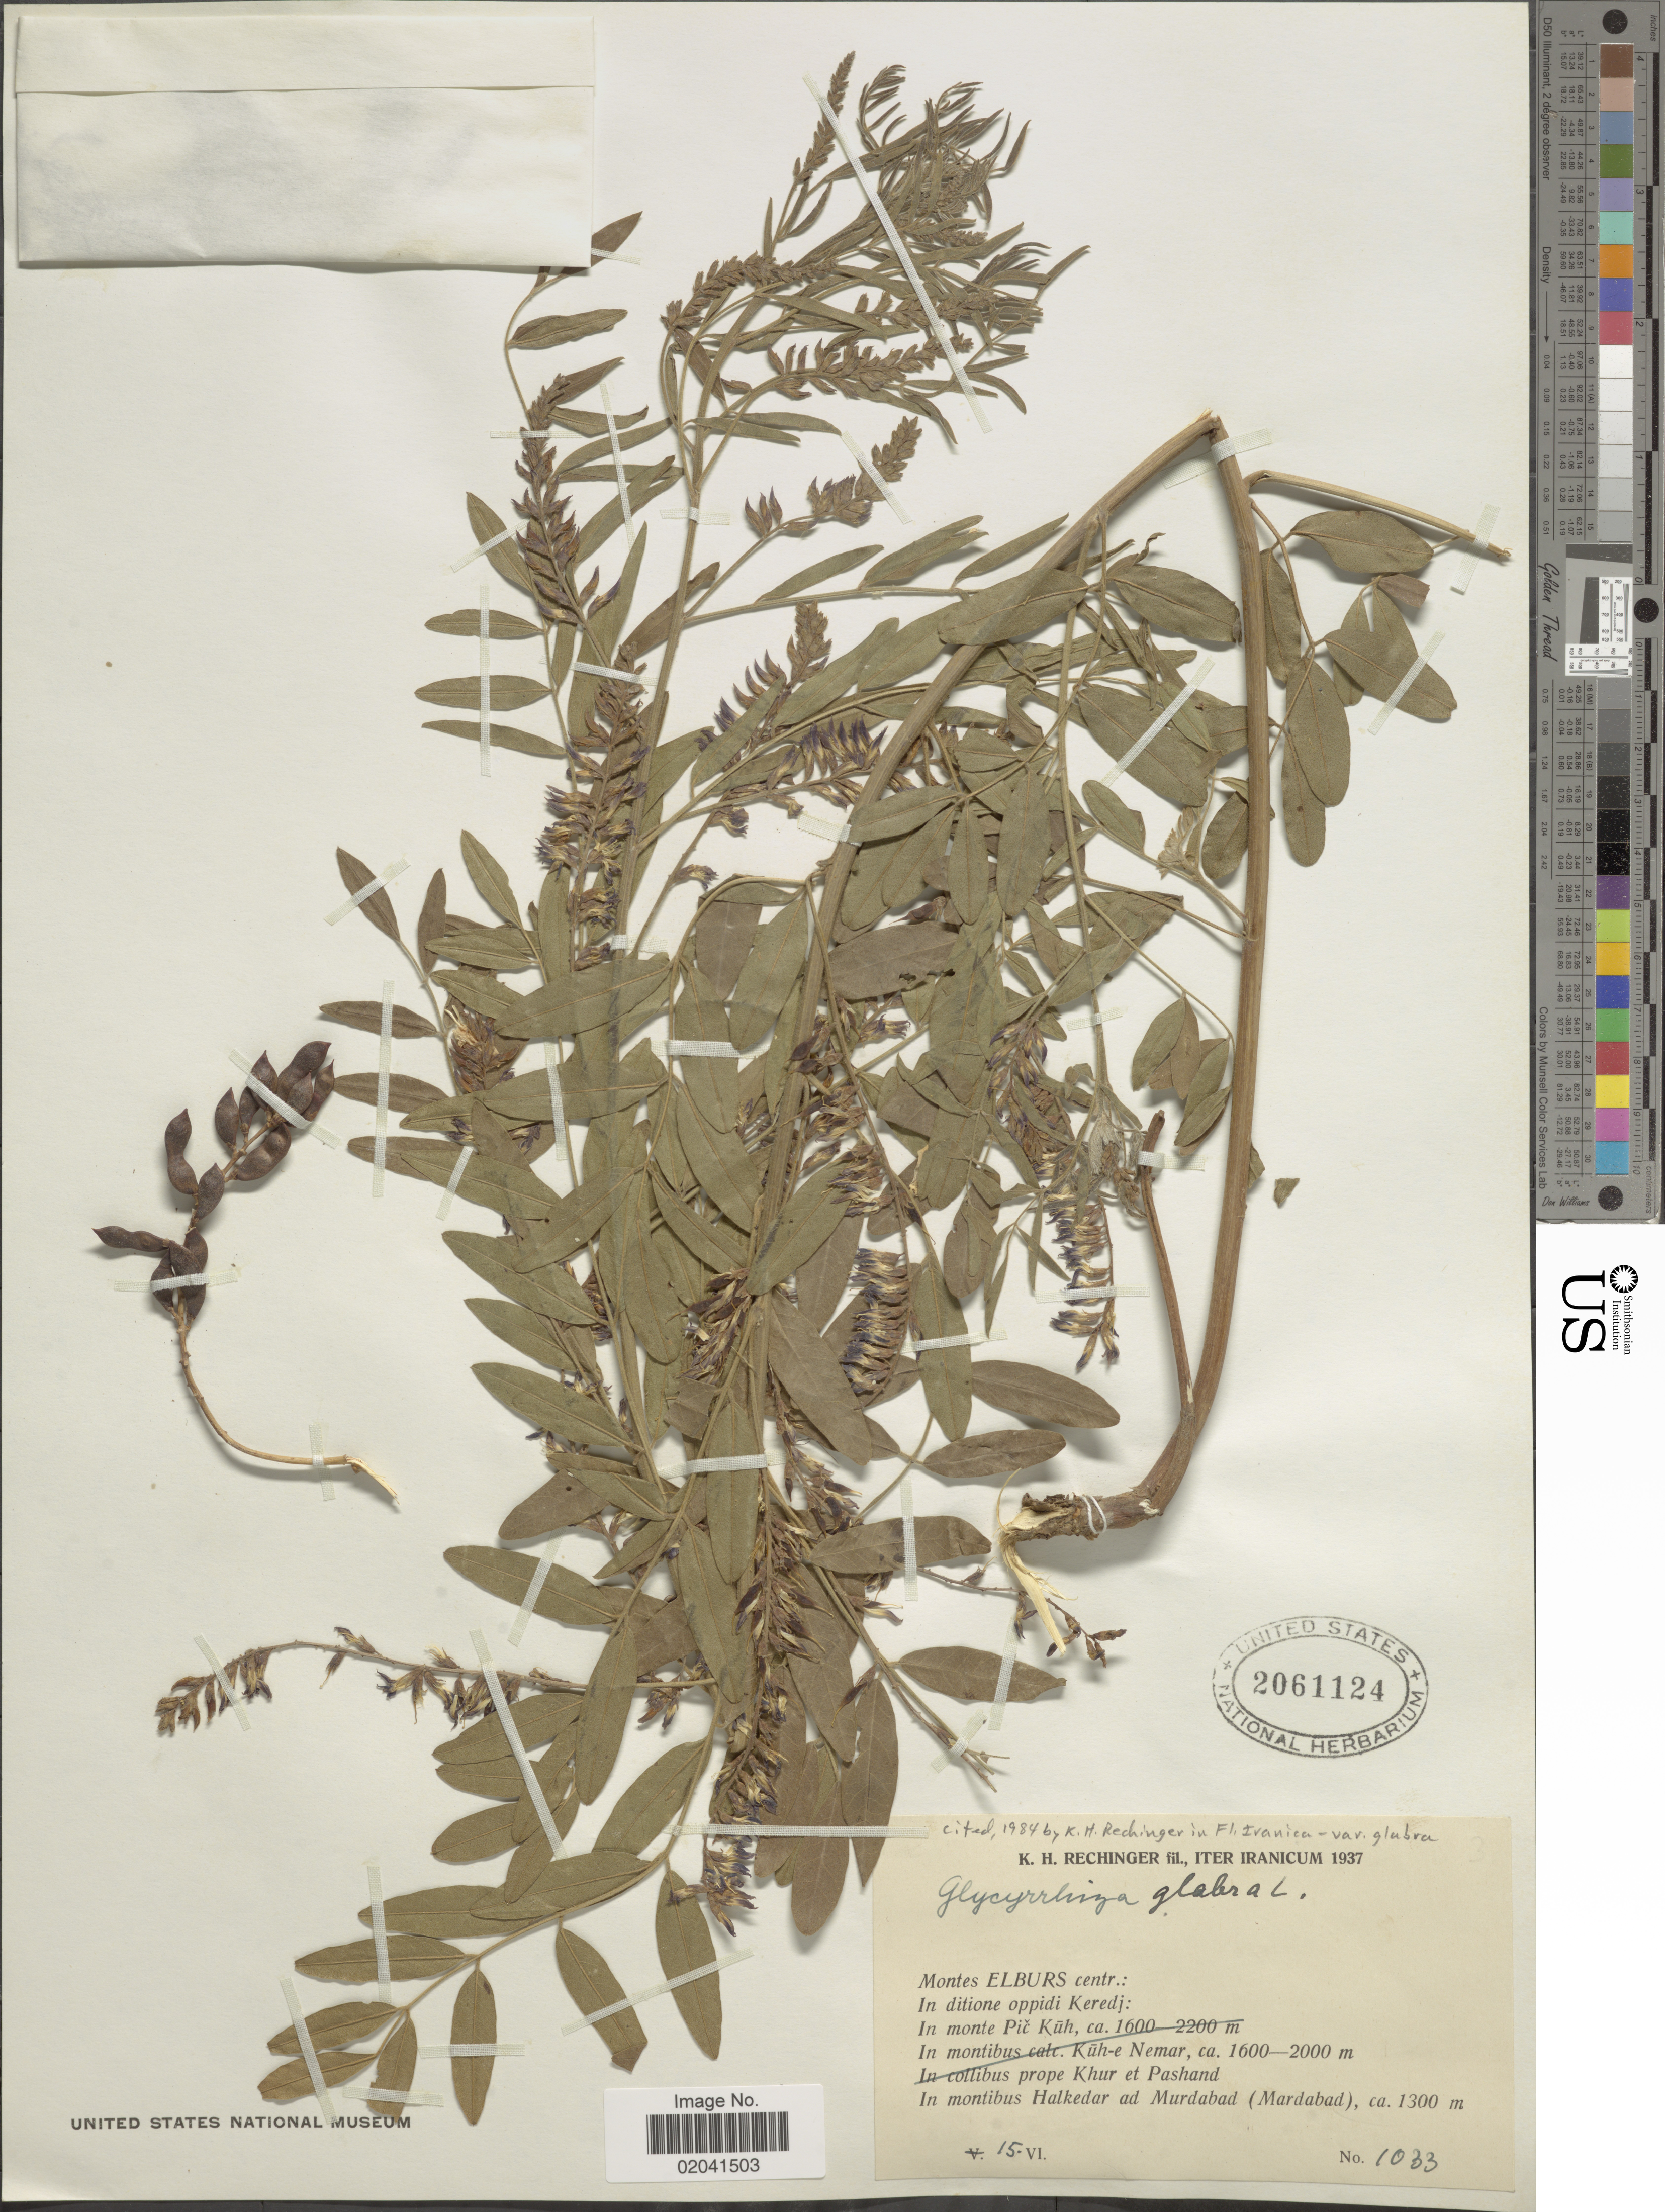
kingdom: Plantae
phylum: Tracheophyta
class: Magnoliopsida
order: Fabales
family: Fabaceae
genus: Glycyrrhiza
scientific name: Glycyrrhiza glabra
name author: L.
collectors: K. H. Rechinger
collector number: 1033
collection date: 1937-06-15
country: Iran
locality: Montes Elburs centr.: In ditione oppidi Keredj: In montibus Halkedar ad Murdabad (Mardabad)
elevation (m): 1300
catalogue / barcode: US 2061124